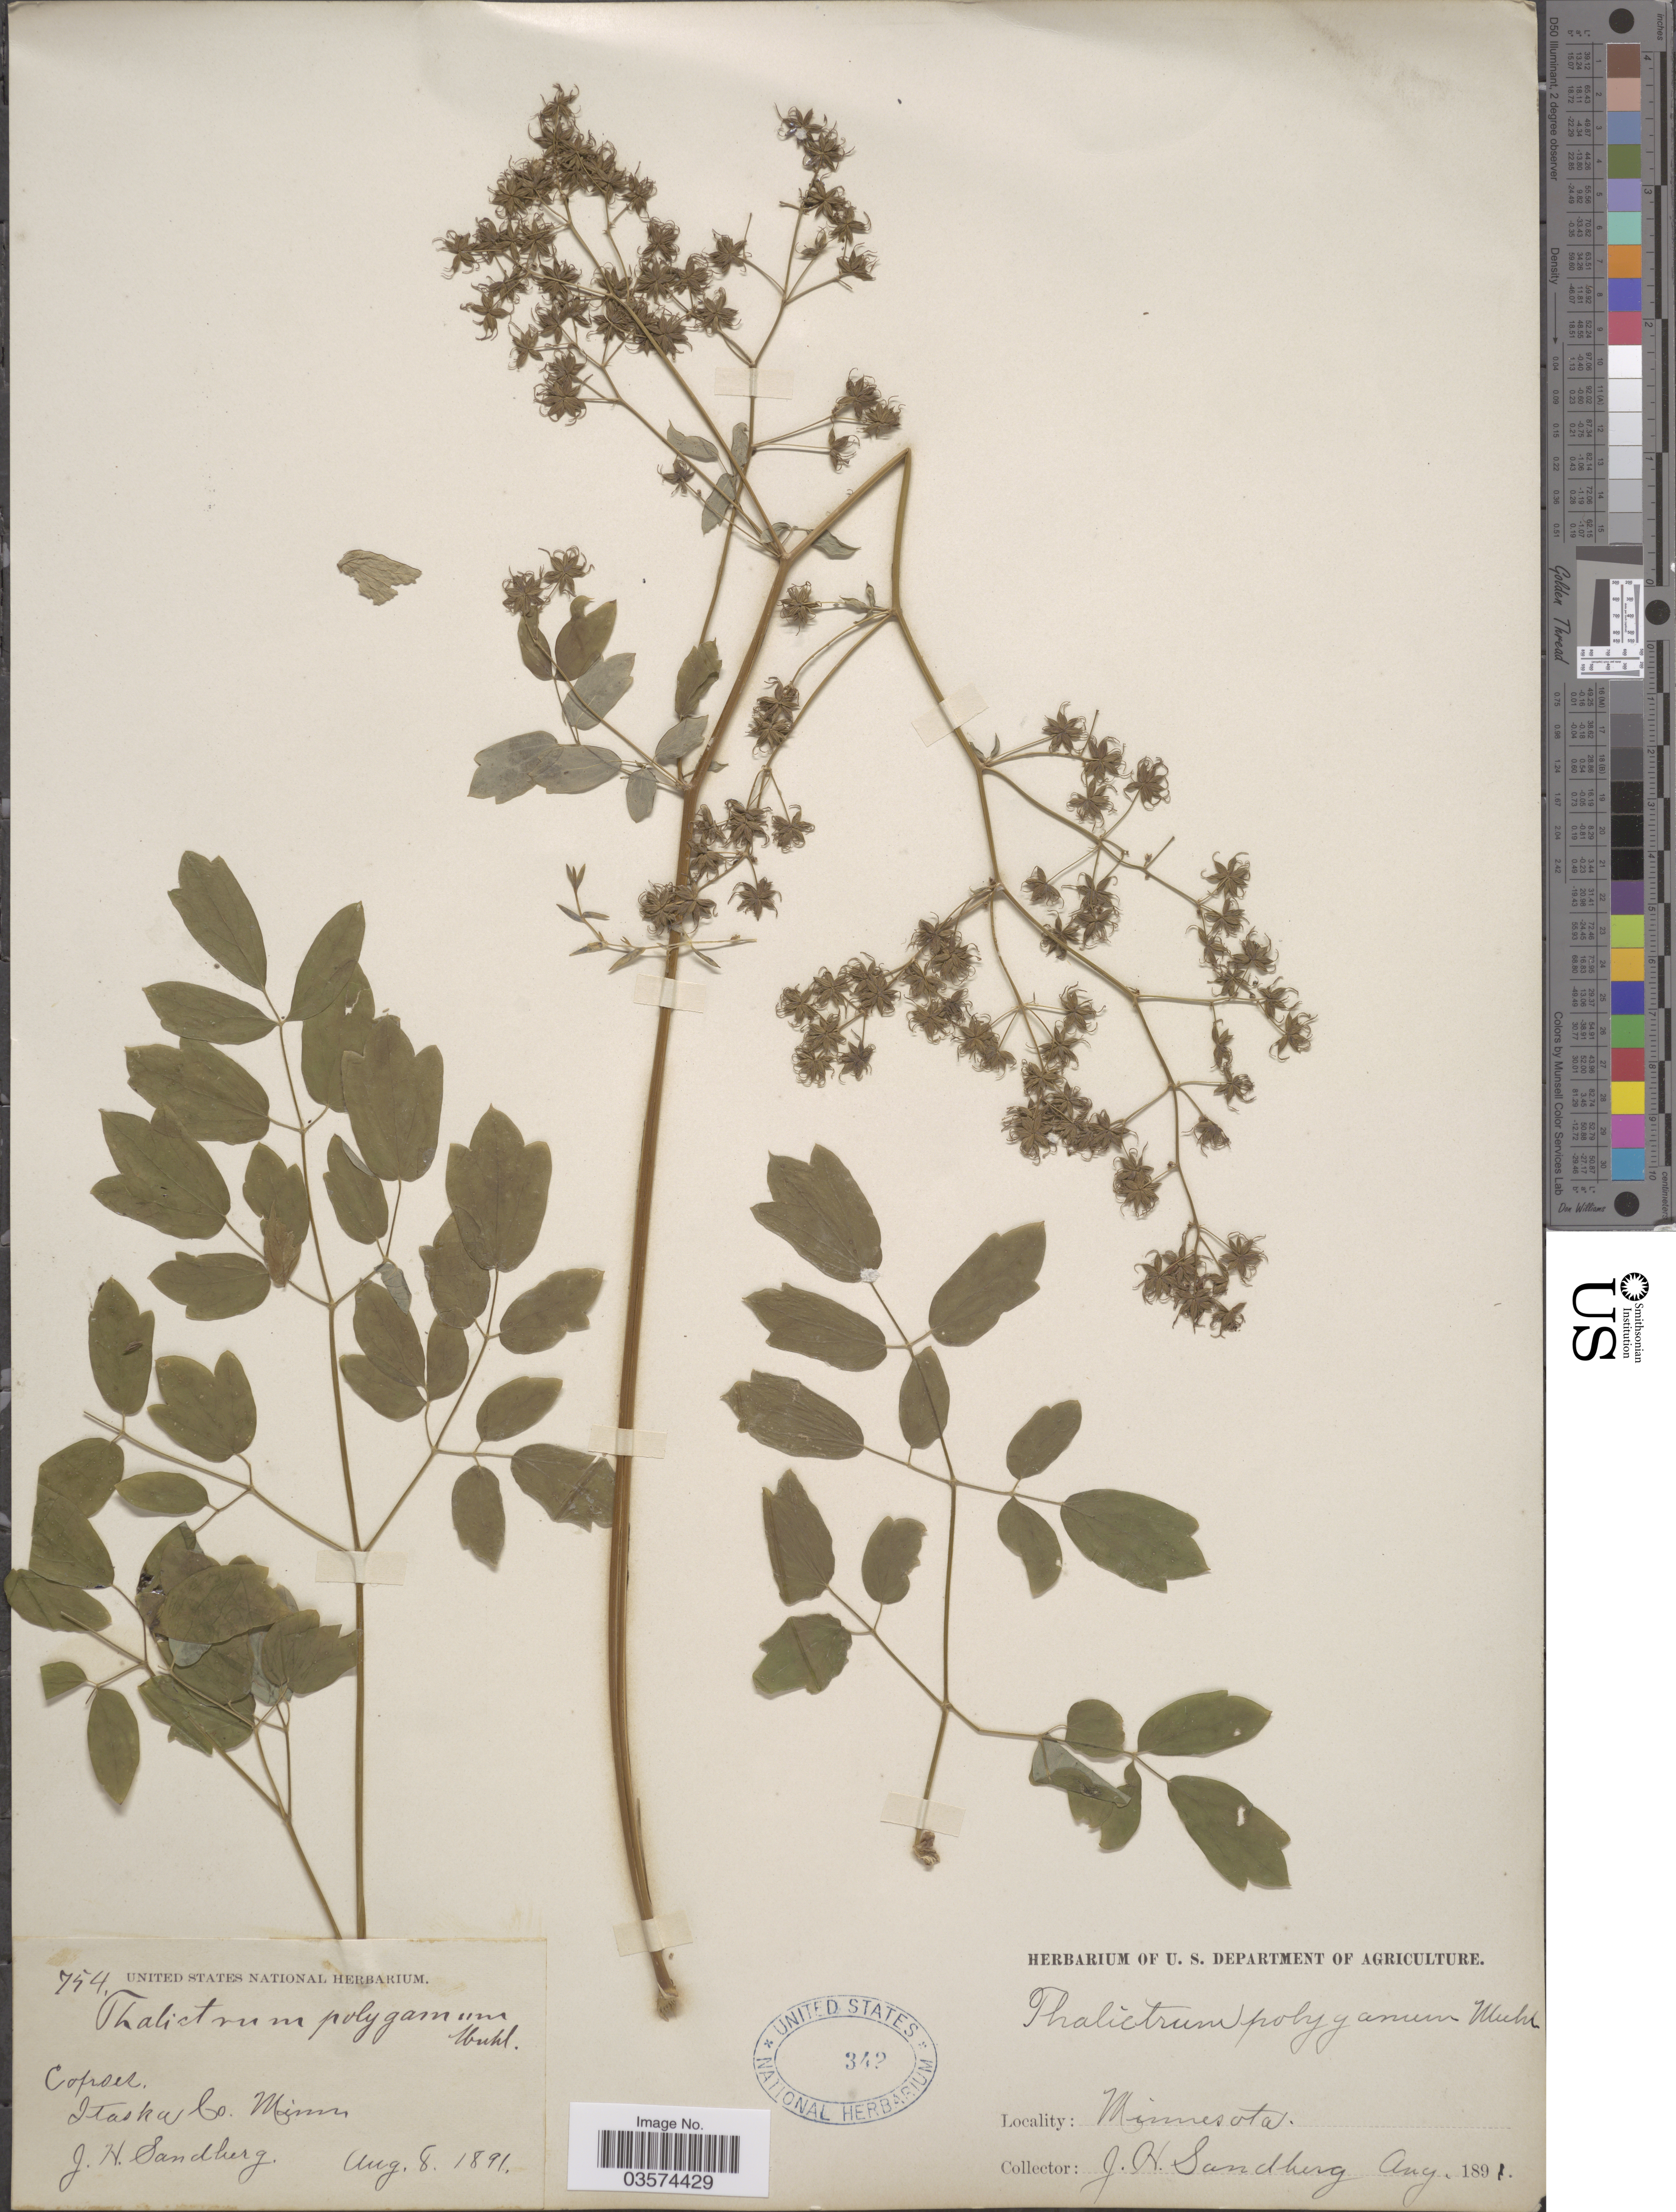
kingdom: Plantae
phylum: Tracheophyta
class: Magnoliopsida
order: Ranunculales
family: Ranunculaceae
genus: Thalictrum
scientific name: Thalictrum pubescens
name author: Pursh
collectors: J. H. Sandberg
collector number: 754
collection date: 1891-08-08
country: United States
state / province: Minnesota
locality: Copser. Itaska Co.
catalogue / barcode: US 342